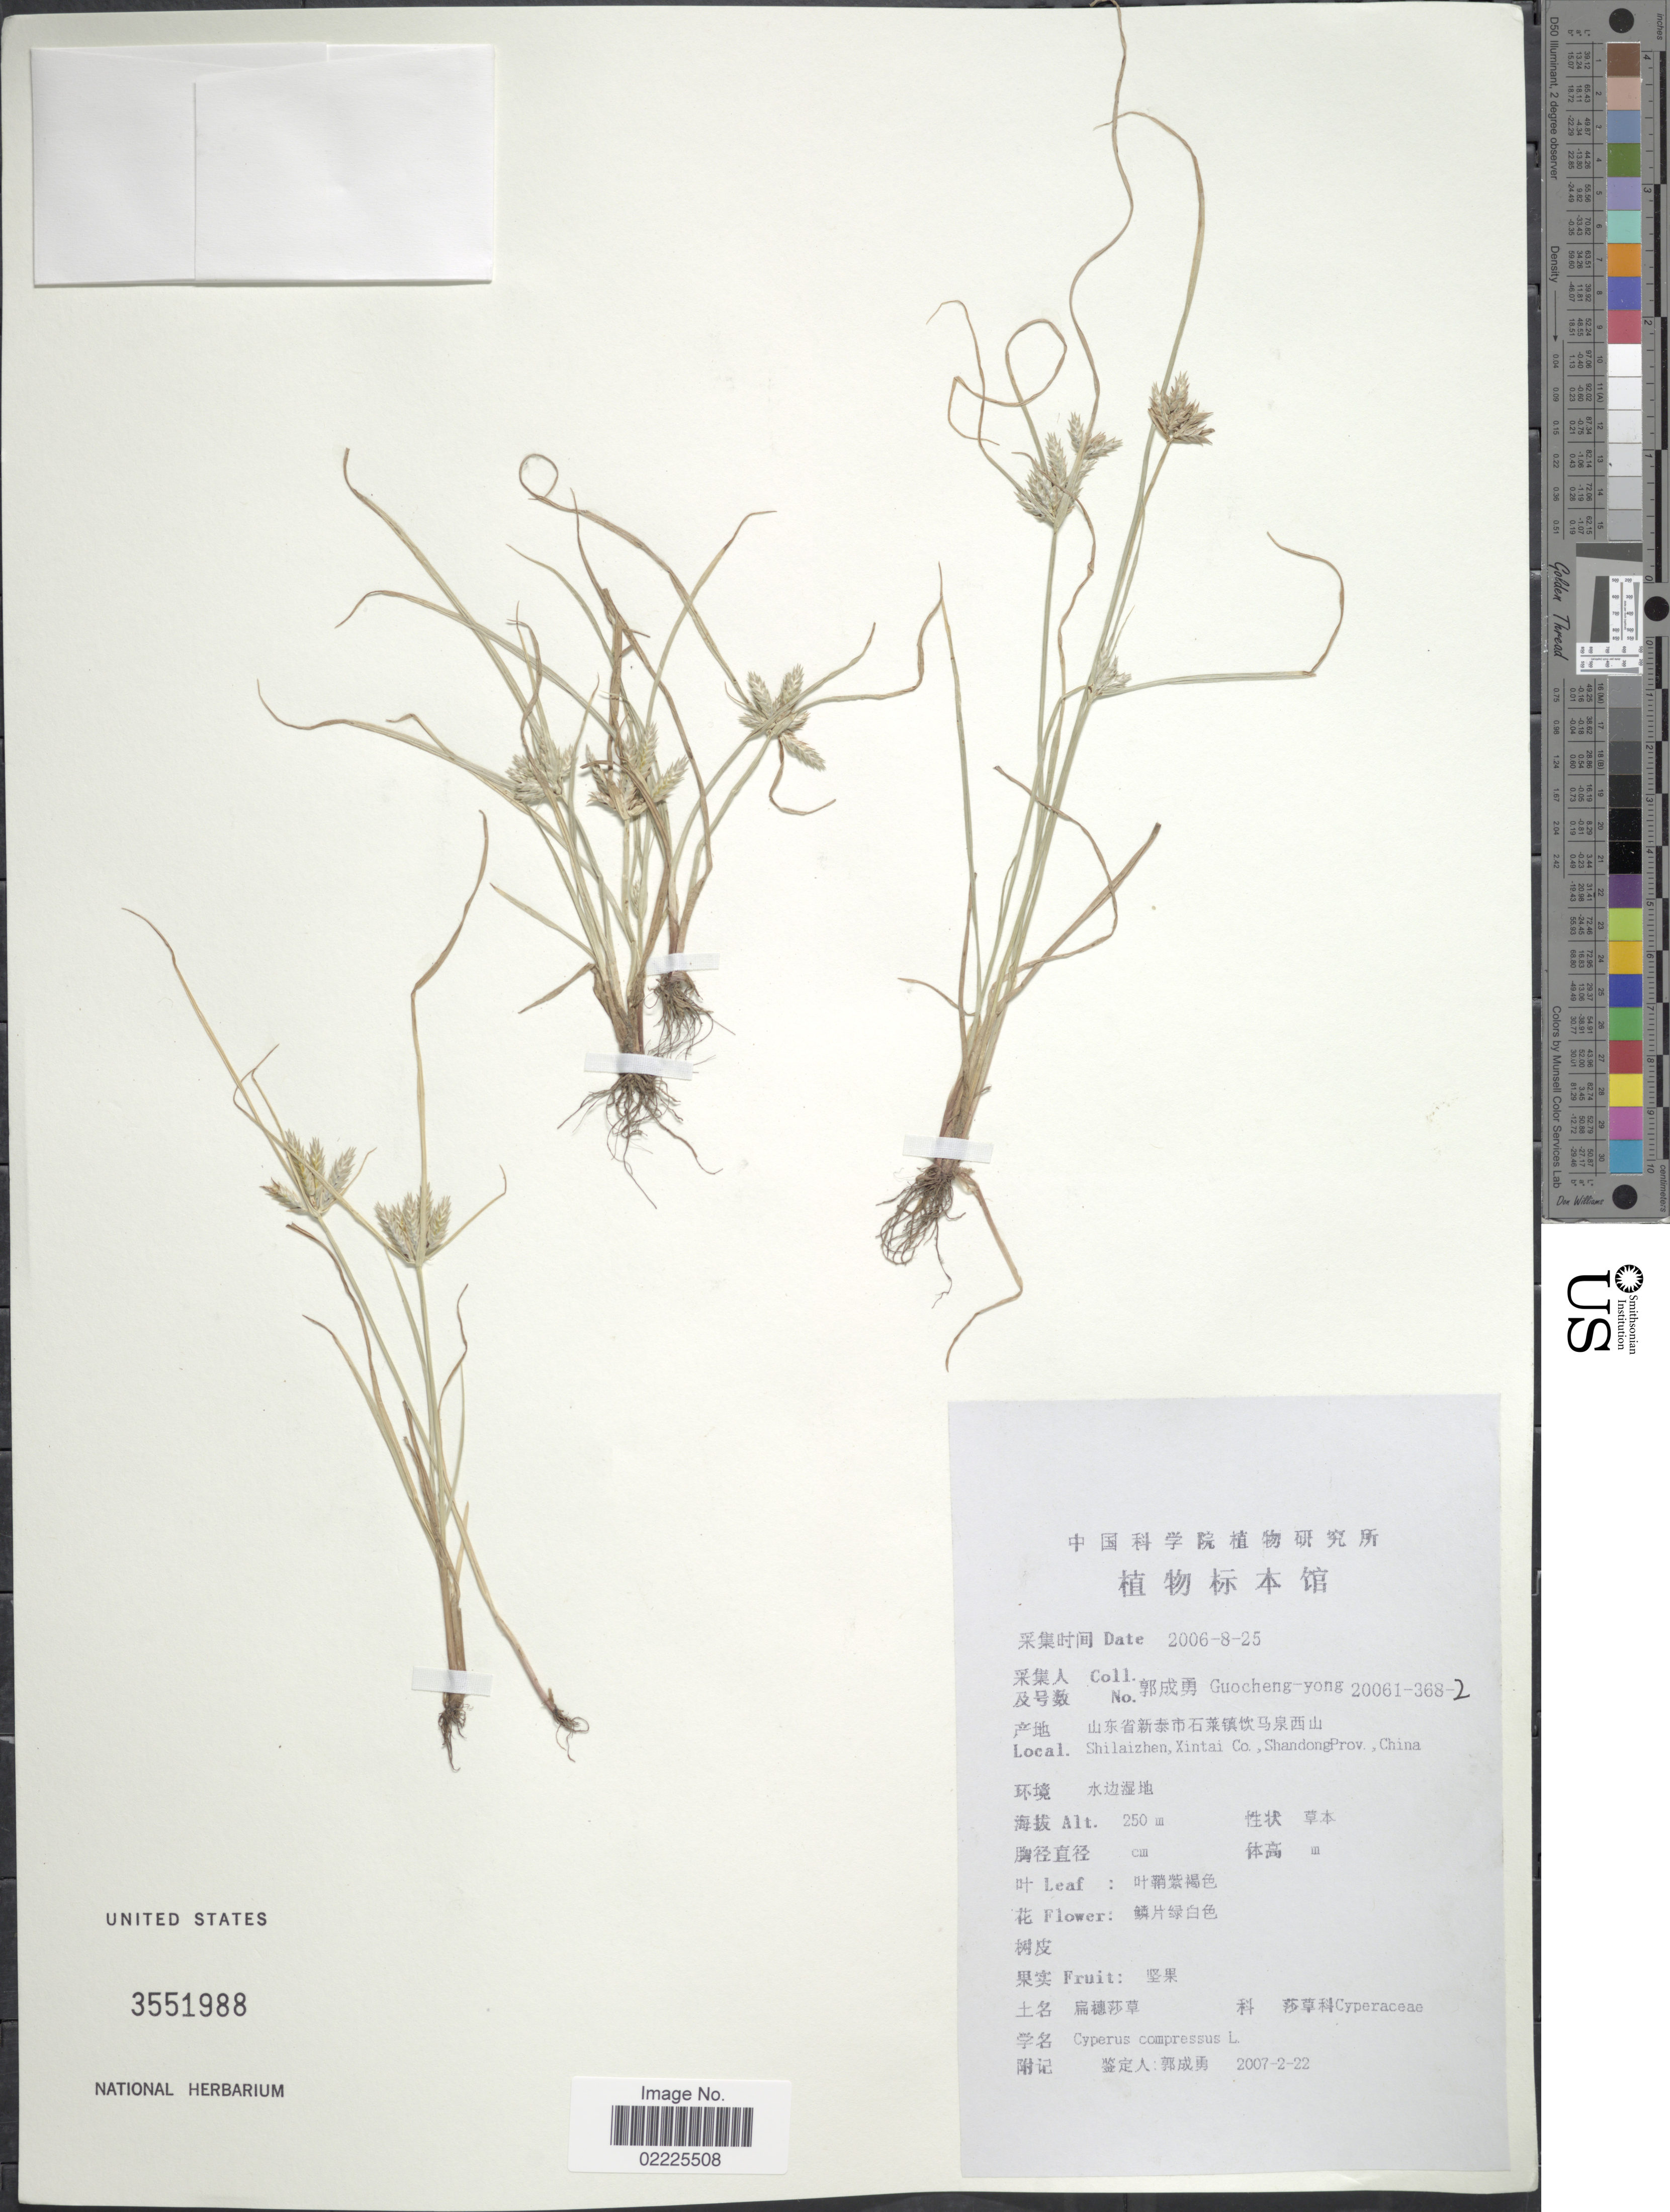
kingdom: Plantae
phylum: Tracheophyta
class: Liliopsida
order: Poales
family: Cyperaceae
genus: Cyperus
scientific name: Cyperus compressus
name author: L.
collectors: Guo cheng-yong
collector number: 20061-368-2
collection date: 2006-08-25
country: China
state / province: Shandong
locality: Shilaizhen, Xintai Co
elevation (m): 250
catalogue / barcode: US 3551988